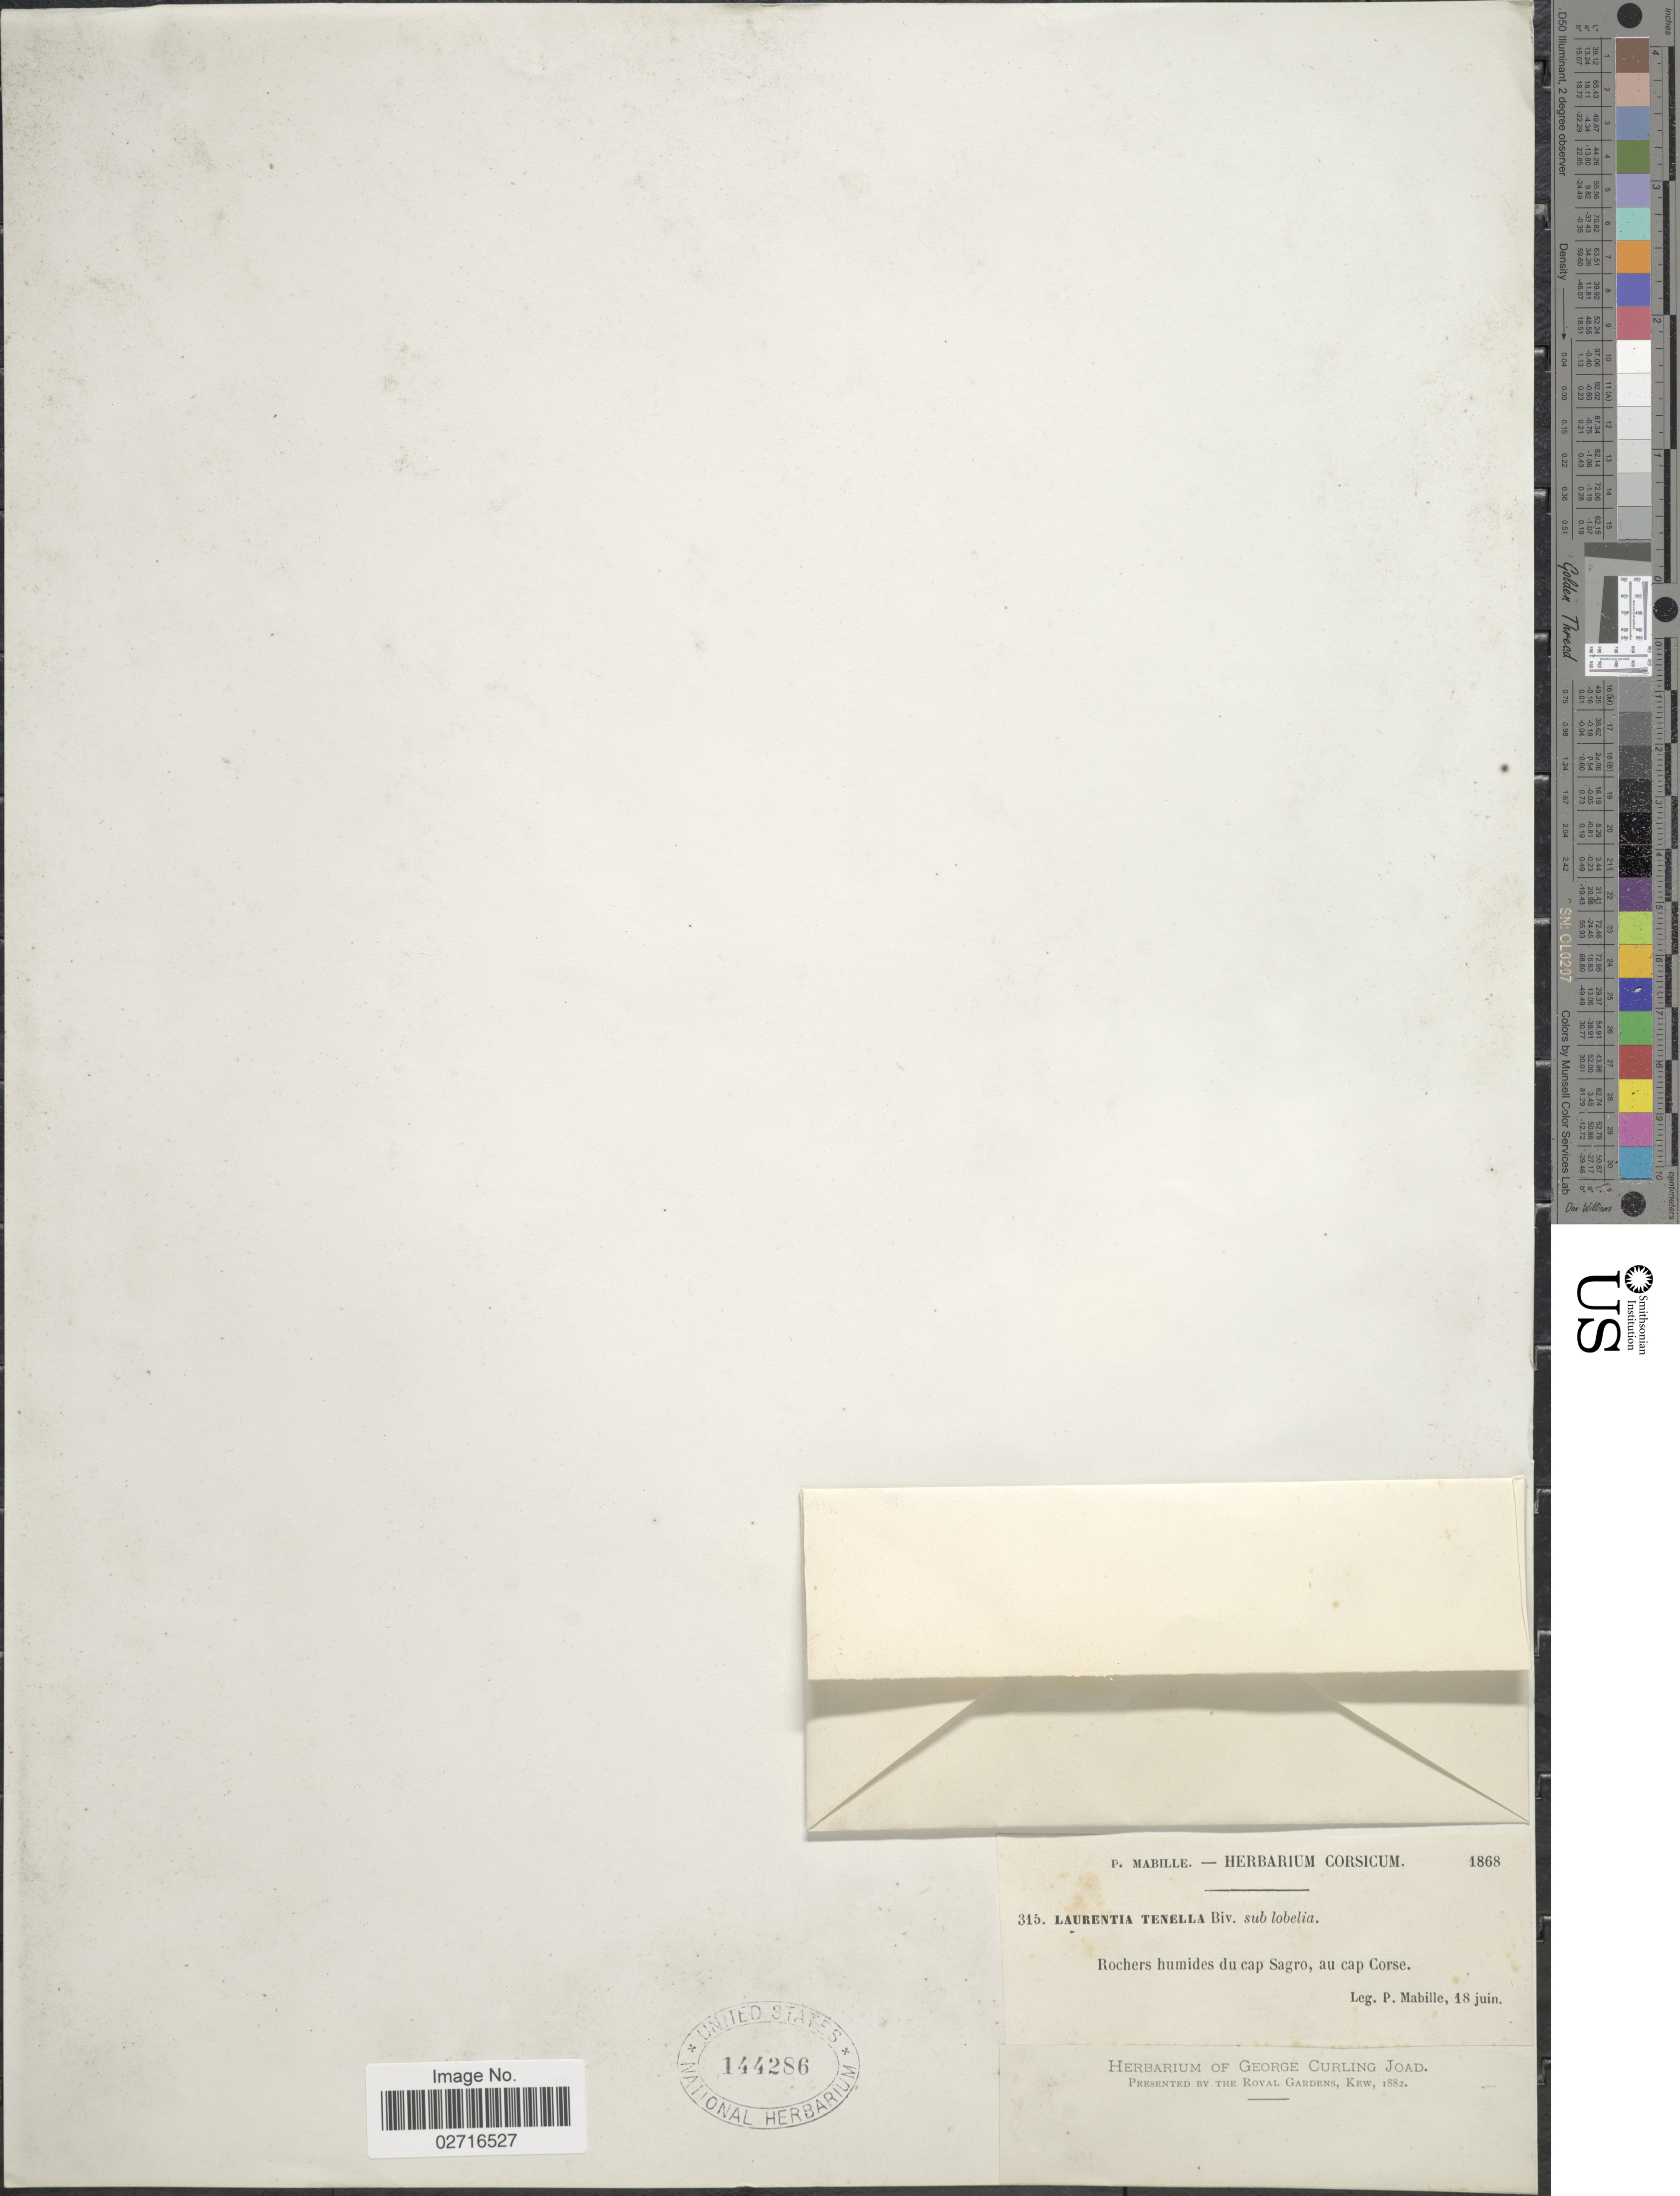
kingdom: Plantae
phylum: Tracheophyta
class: Magnoliopsida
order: Asterales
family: Campanulaceae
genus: Laurentia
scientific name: Laurentia tenella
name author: A. DC.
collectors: P. Mabille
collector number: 315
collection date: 1868-06-18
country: France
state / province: Corsica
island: Corse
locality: Rochers humides du cap Sagro, au cap Corse.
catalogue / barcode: US 144286